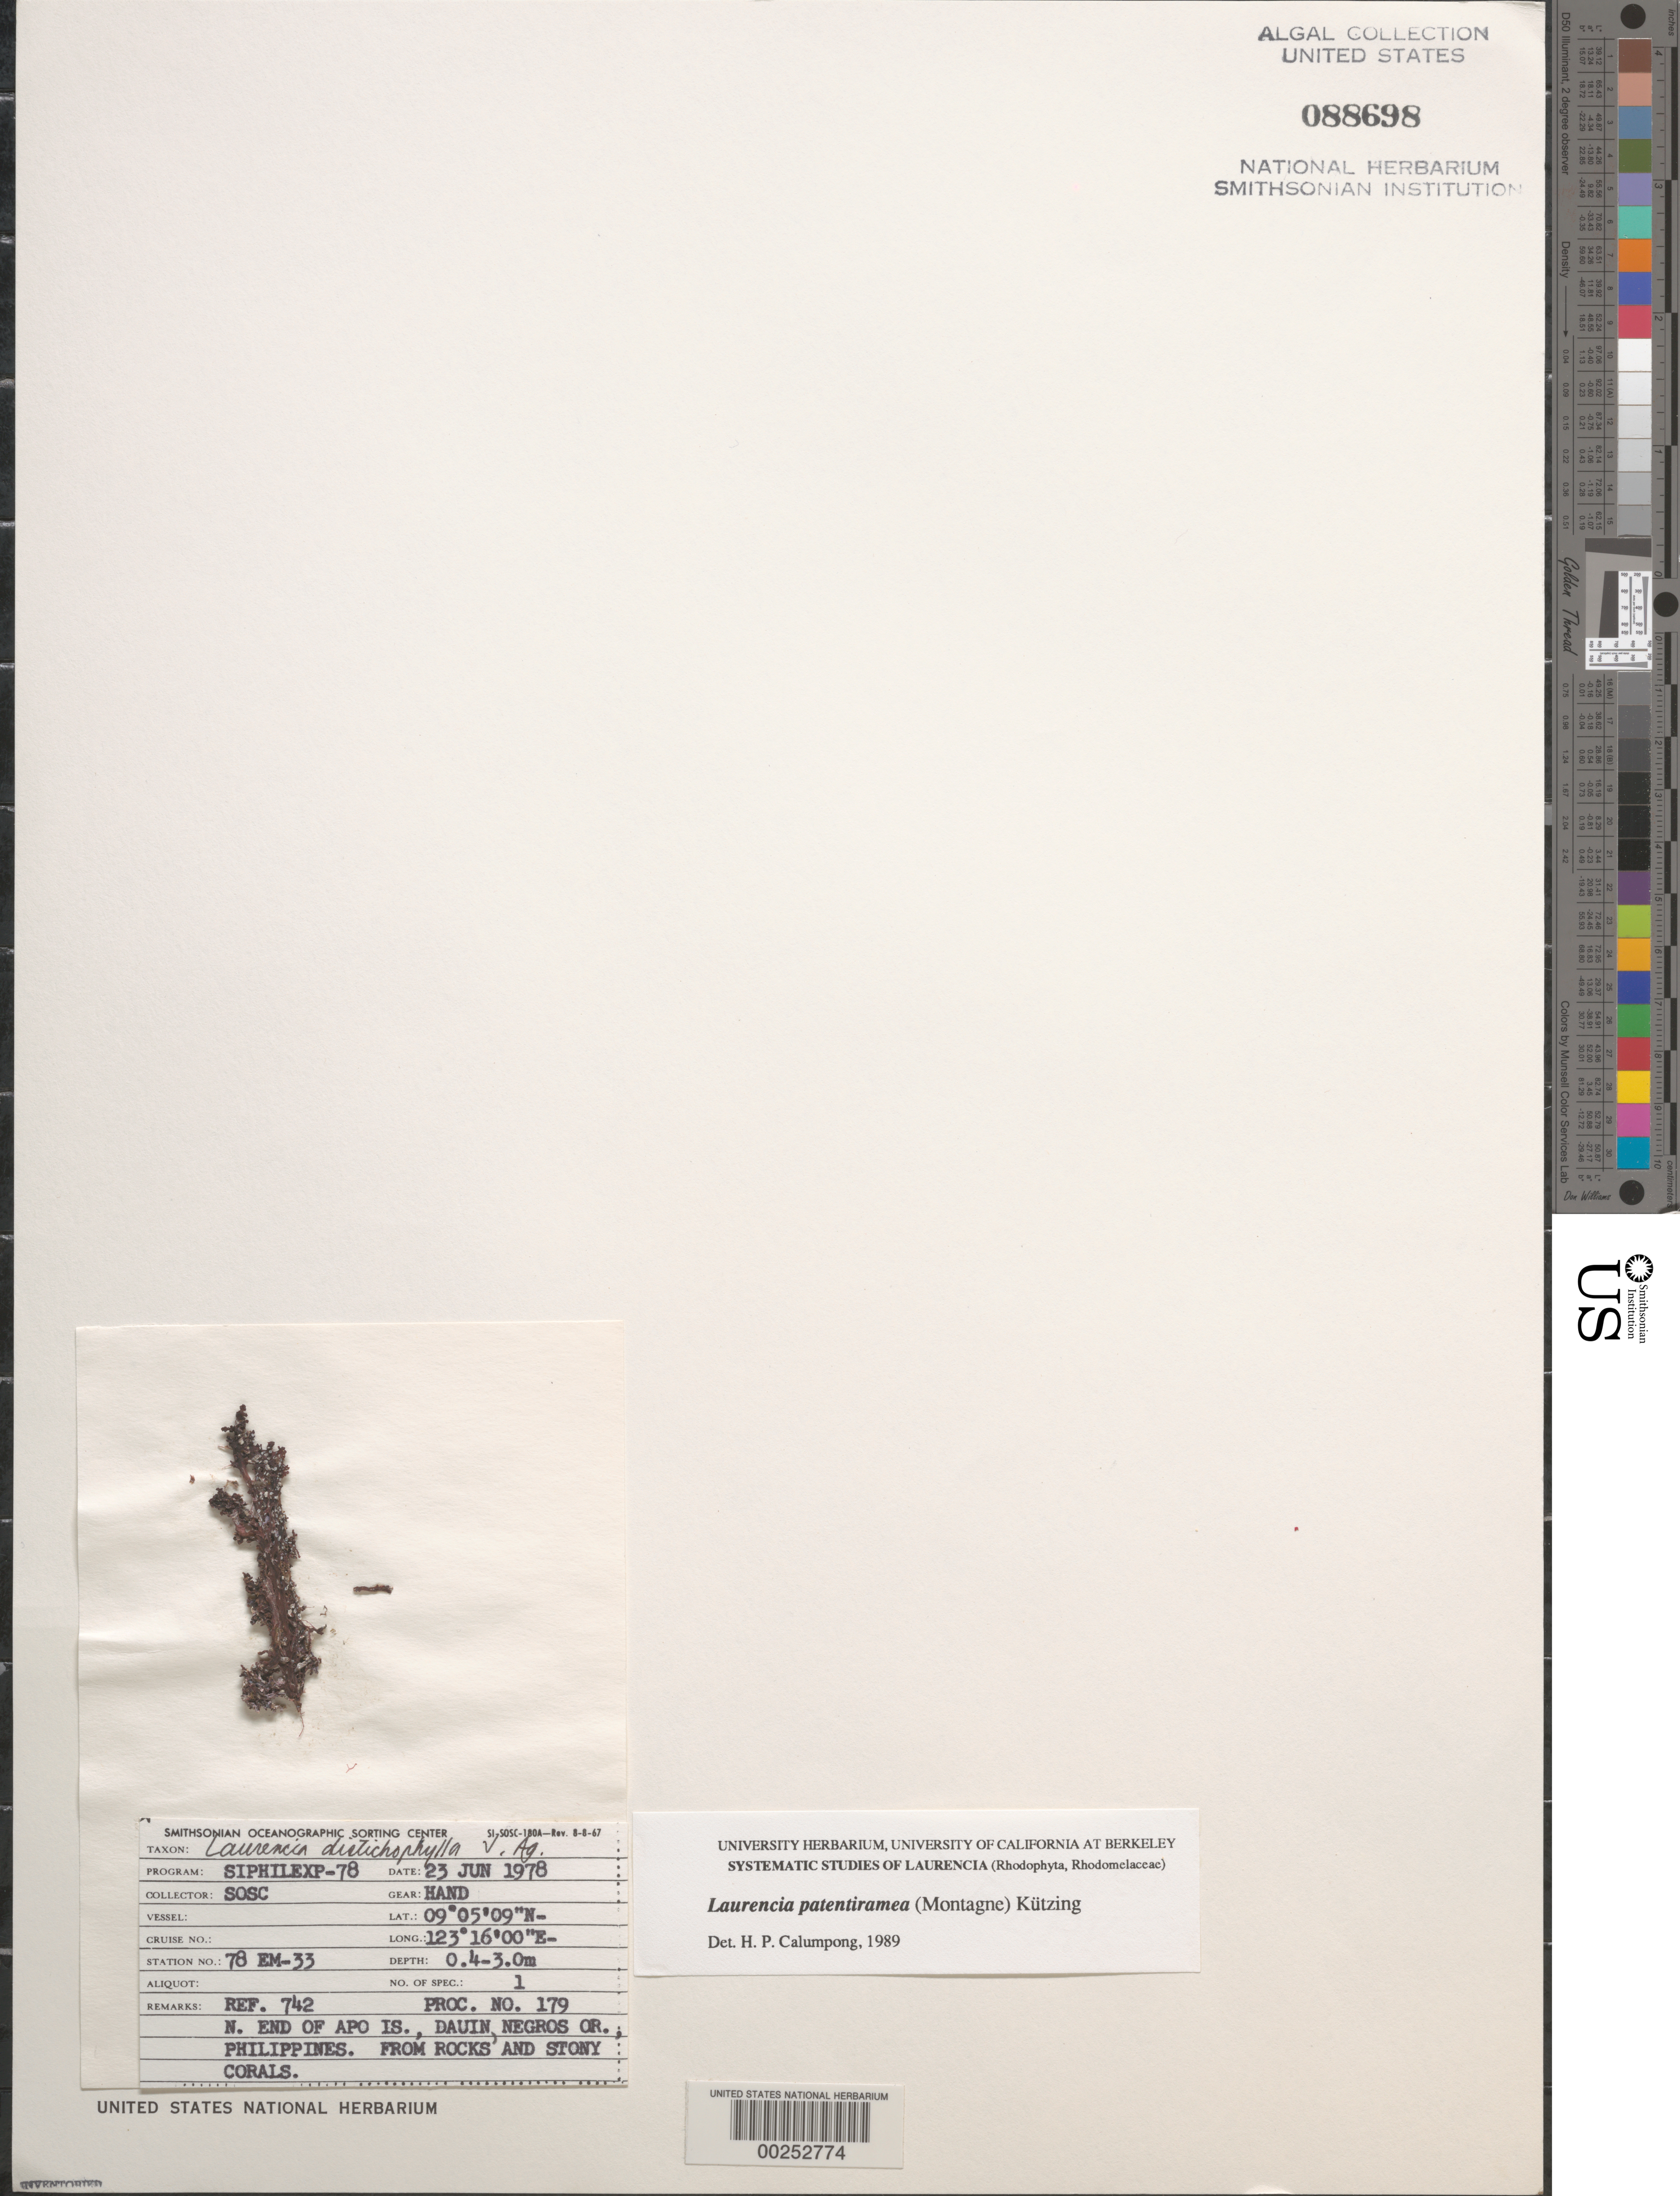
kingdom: Plantae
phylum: Rhodophyta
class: Florideophyceae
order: Ceramiales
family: Rhodomelaceae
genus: Palisada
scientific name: Palisada patentiramea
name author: (Mont.) Cassano et al.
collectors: SOSC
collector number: Station 78 Em-33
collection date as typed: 23 Jun 1978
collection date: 1978-06-23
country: Philippines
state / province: Central Visayas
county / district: Negros Oriental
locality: Apo island, dauin, negros oriental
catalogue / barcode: US 88698